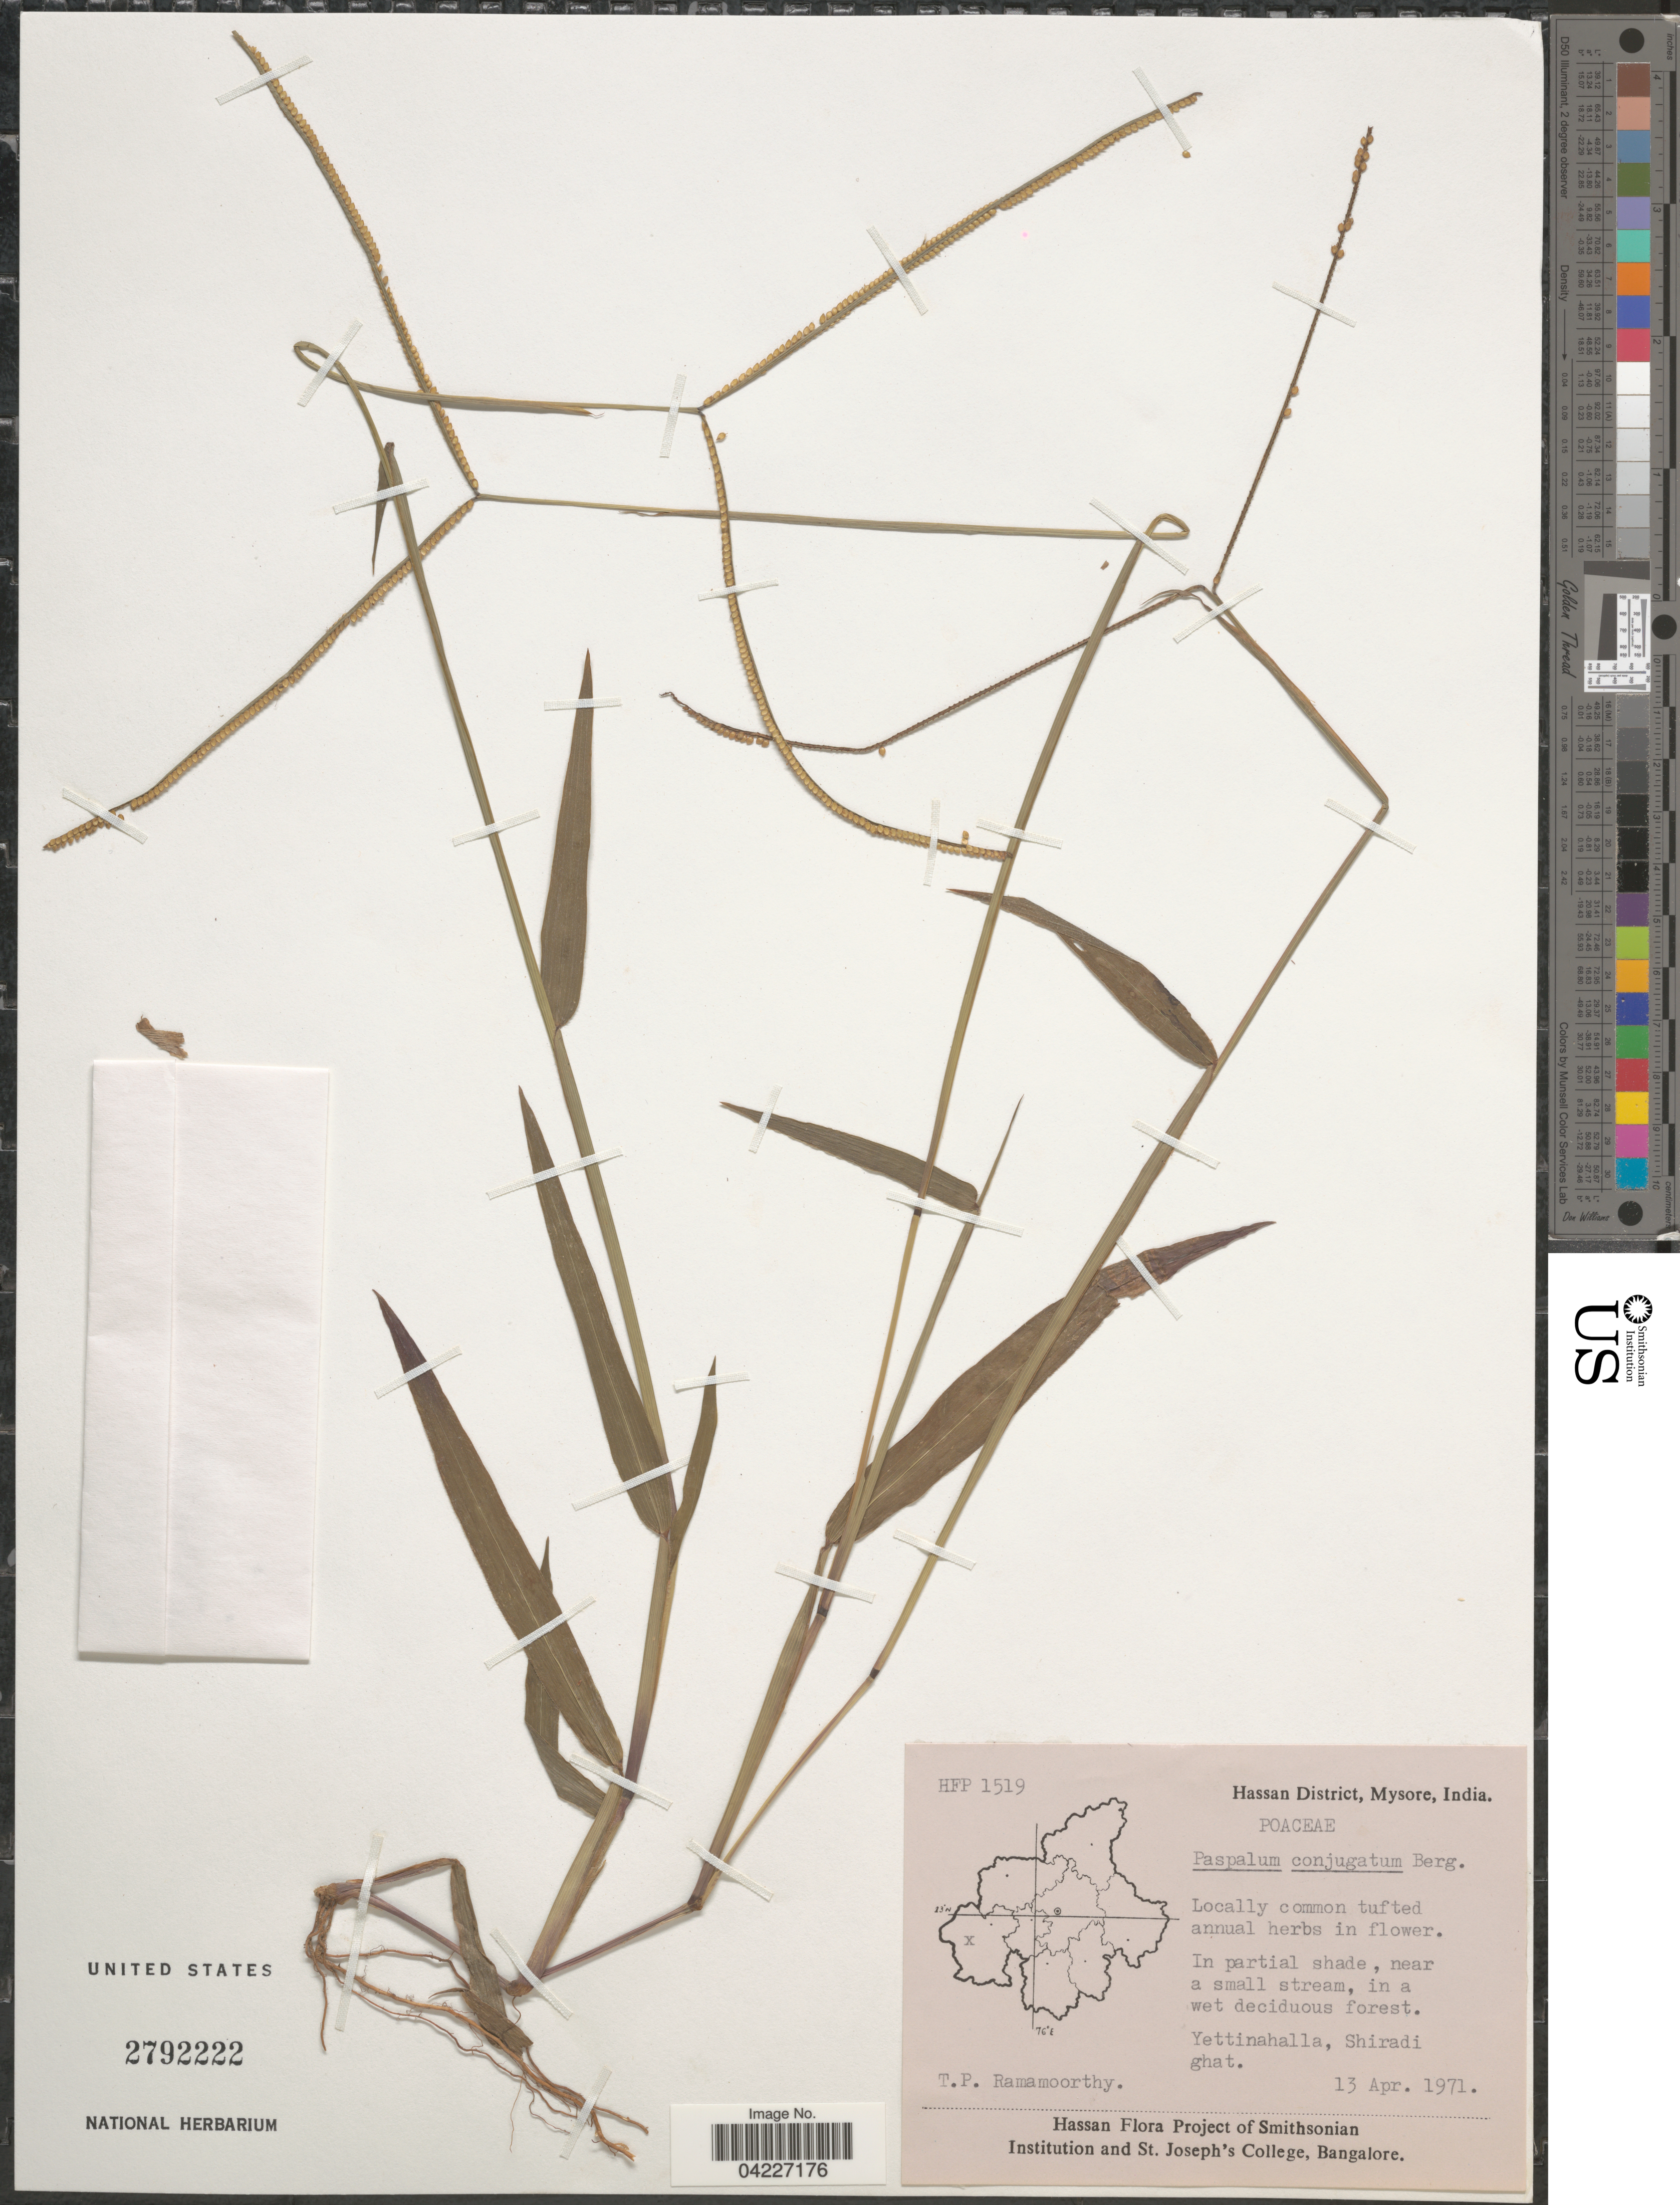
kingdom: Plantae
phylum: Tracheophyta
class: Liliopsida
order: Poales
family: Poaceae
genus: Paspalum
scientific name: Paspalum conjugatum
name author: P.J. Bergius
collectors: T. P. Ramamoorthy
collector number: HFP 1519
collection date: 1974-04-13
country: India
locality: Hassan District, Mysore. Yettinahalla, Shiradi ghat.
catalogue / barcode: US 2792222